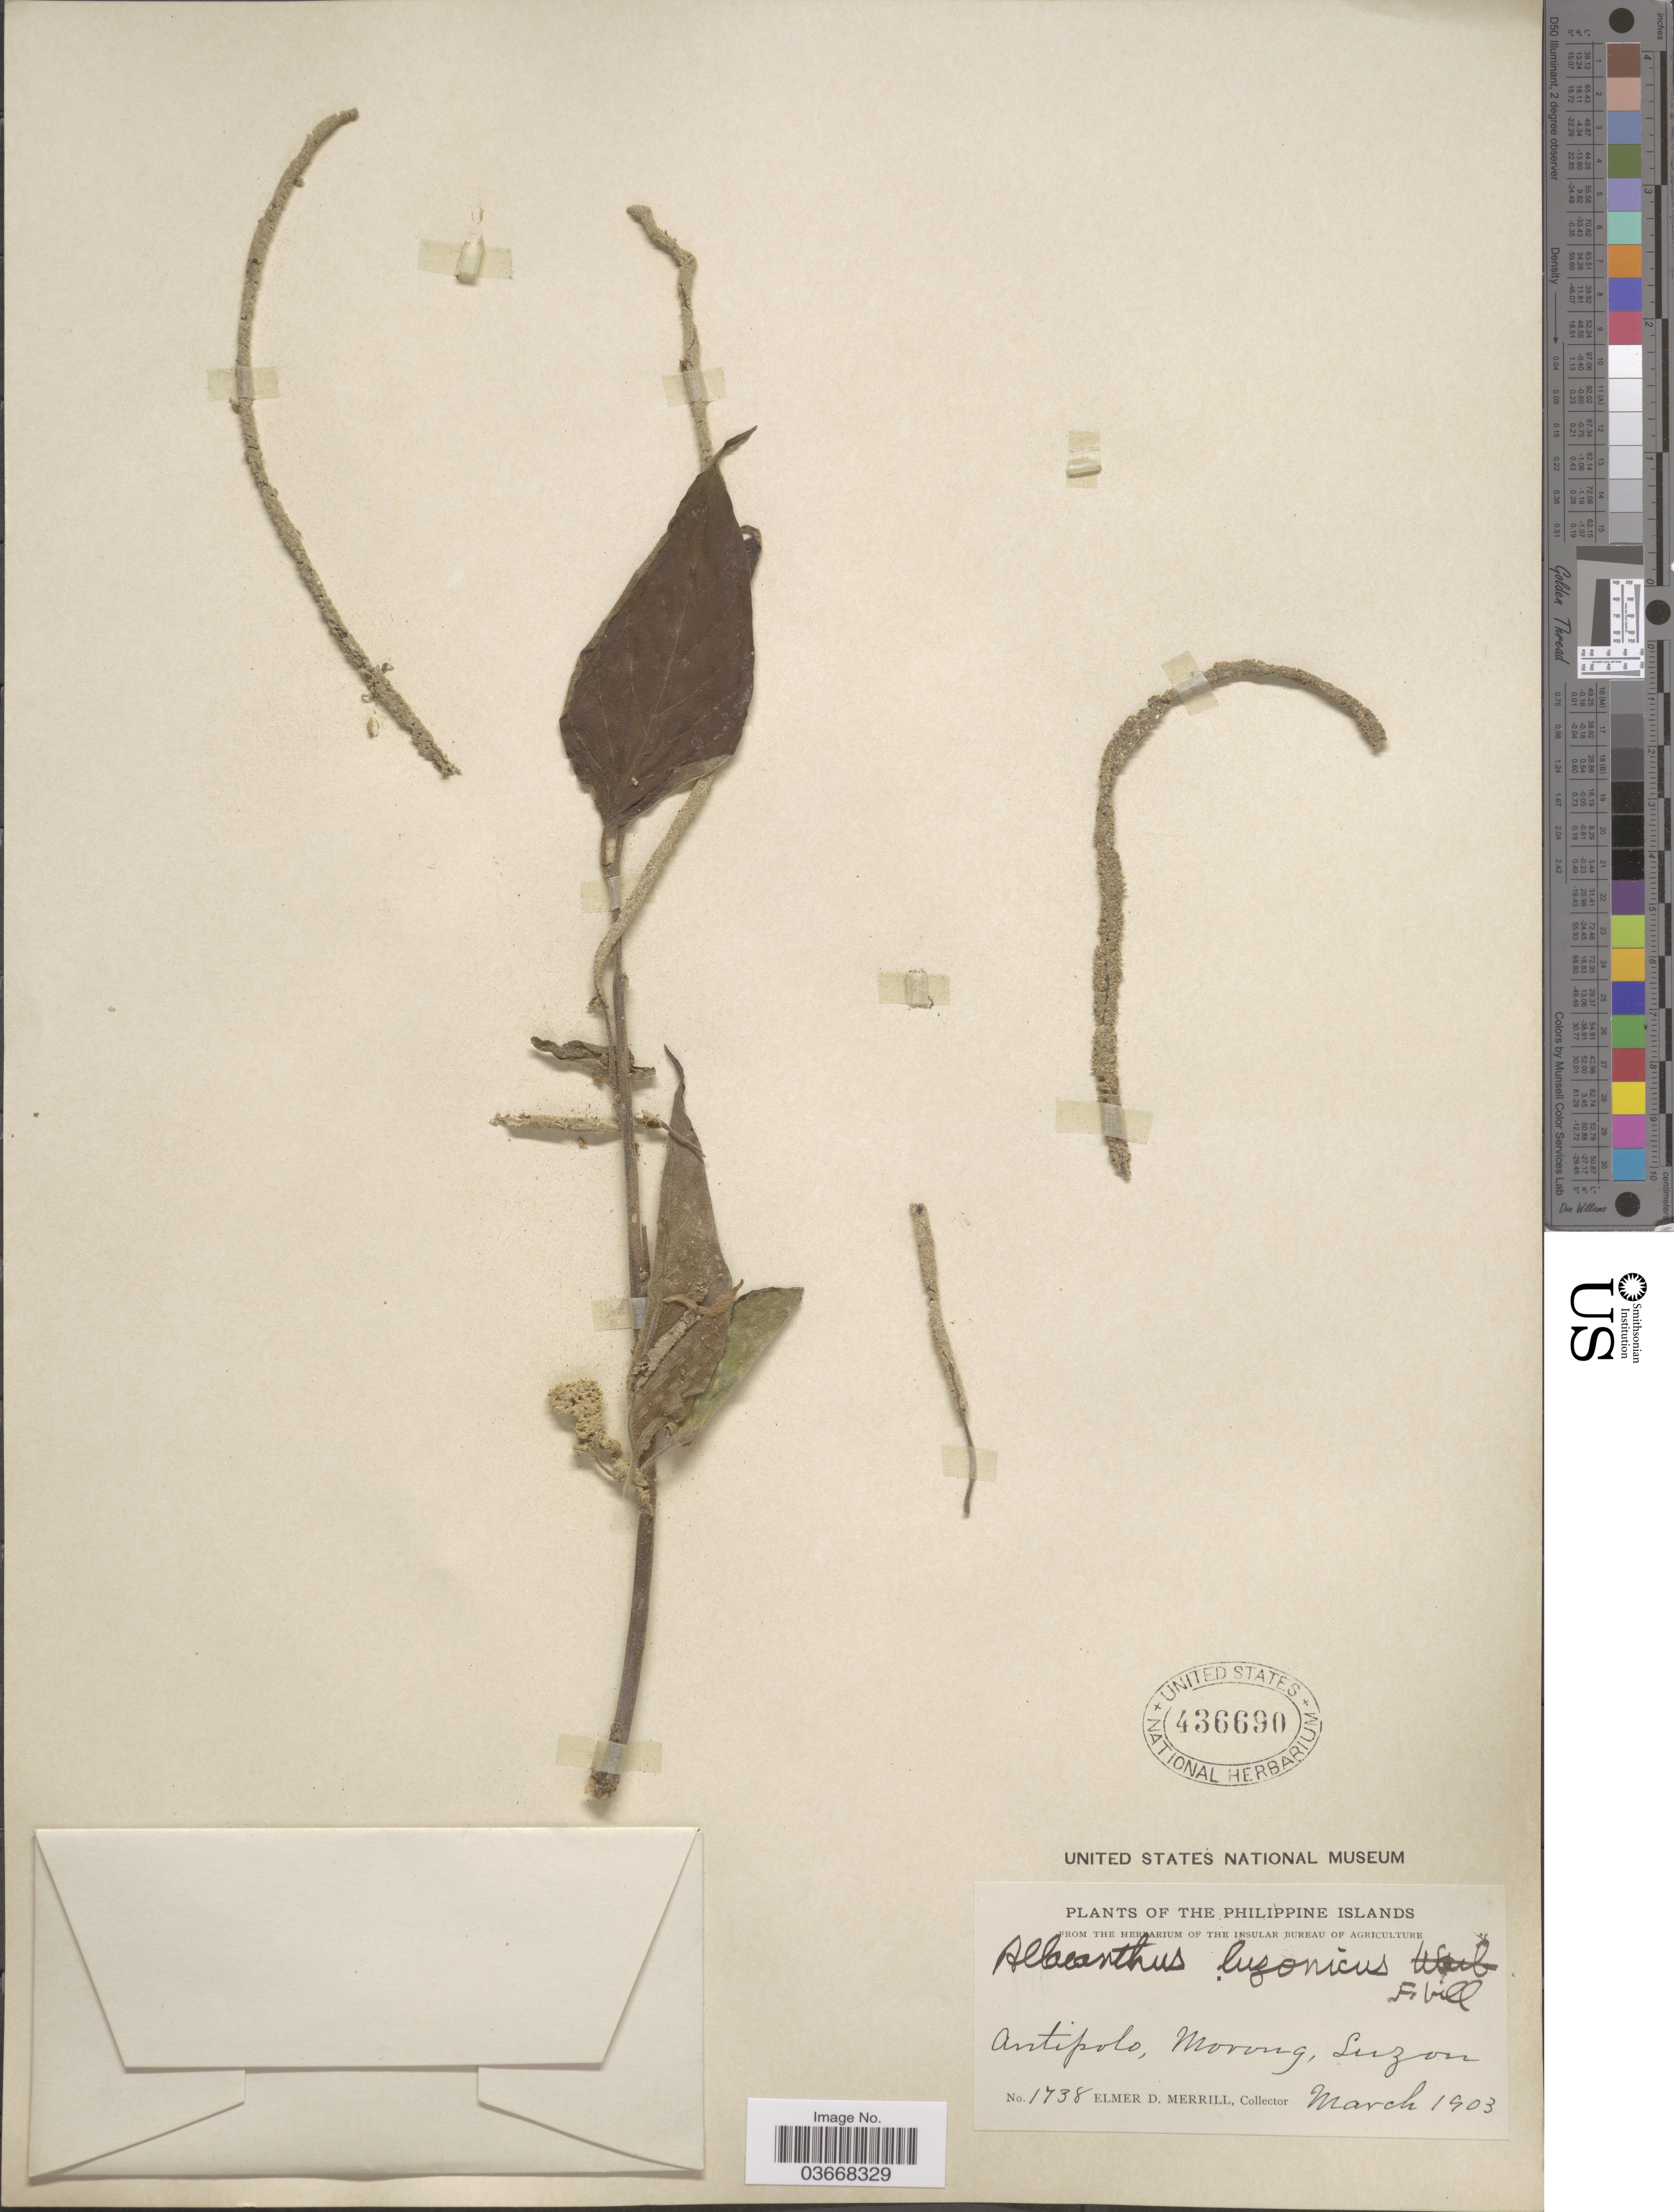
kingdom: Plantae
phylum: Tracheophyta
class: Magnoliopsida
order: Rosales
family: Moraceae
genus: Allaeanthus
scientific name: Allaeanthus luzonicus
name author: Fern.-Vill.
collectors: E. D. Merrill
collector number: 1738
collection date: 1903-03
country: Philippines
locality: Antipolo, Morong, Luzon.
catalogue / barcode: US 436690